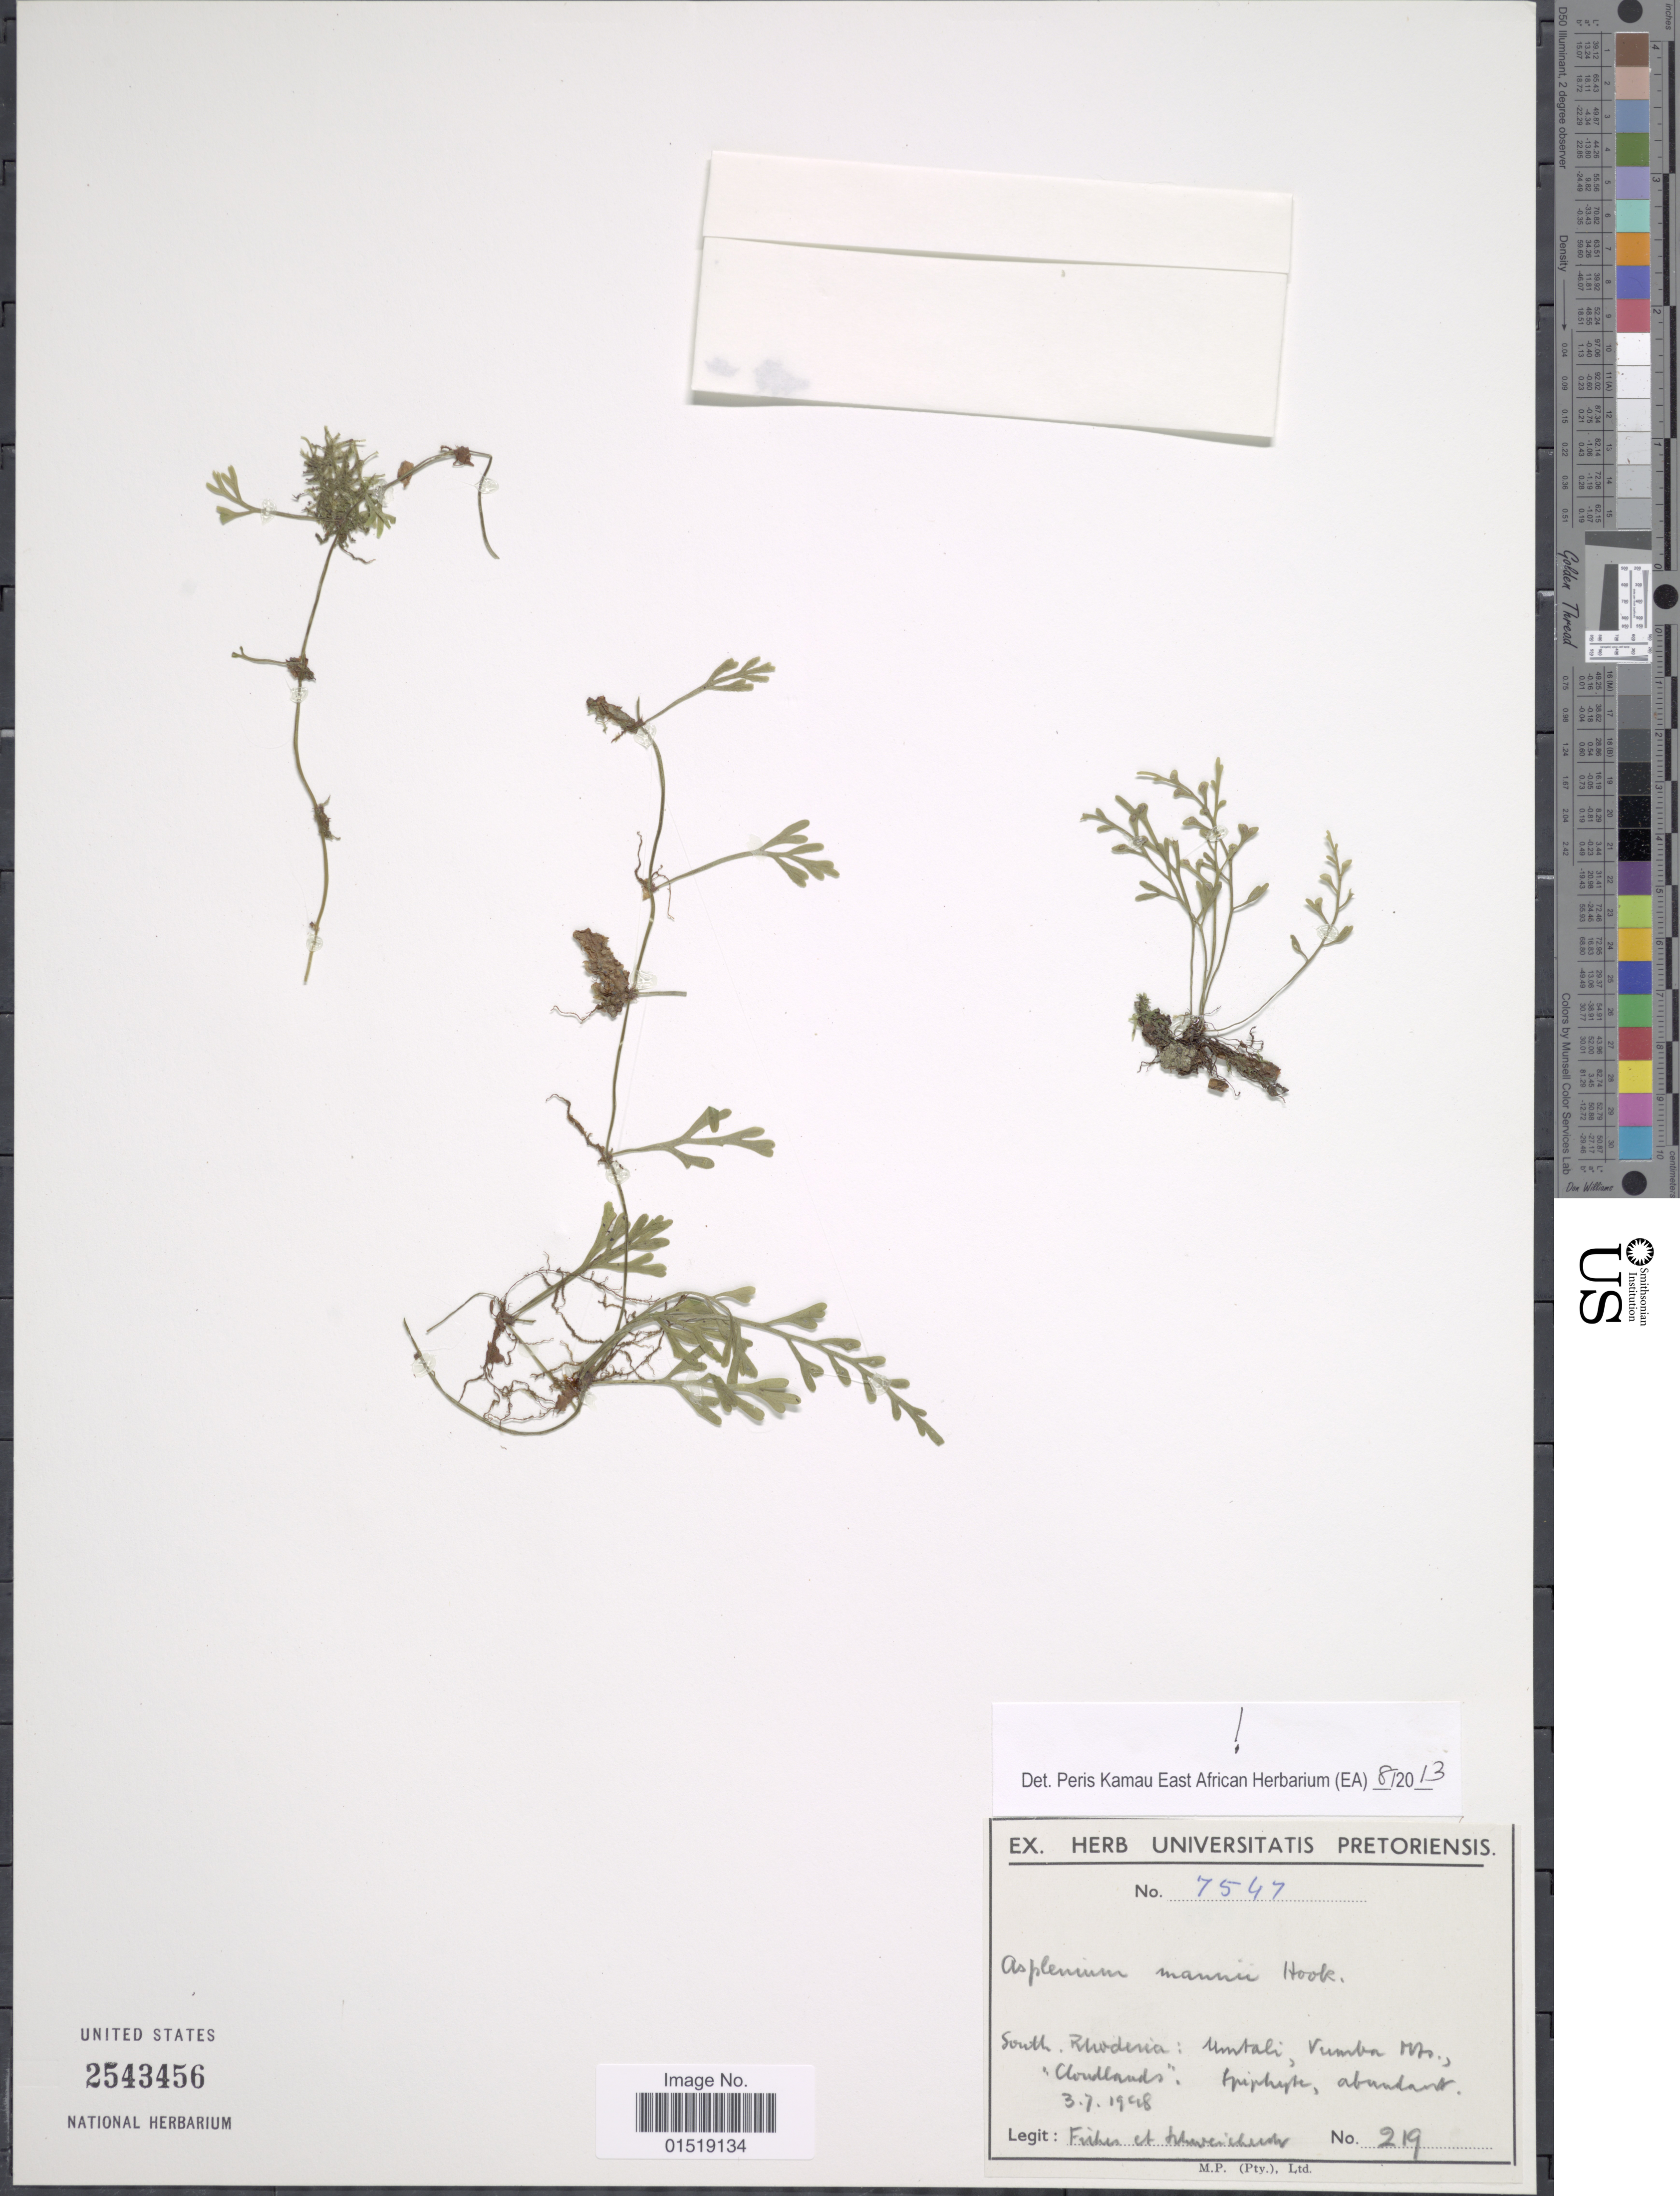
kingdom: Plantae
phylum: Tracheophyta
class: Polypodiopsida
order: Polypodiales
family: Aspleniaceae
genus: Asplenium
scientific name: Asplenium mannii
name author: Hook.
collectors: -- Fisher & -. Schweickerdt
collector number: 219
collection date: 1948-07-03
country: Zimbabwe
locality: South. Rhodesia: Umtali, Vumba Mts., "Cloudlands".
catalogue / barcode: US 2543456